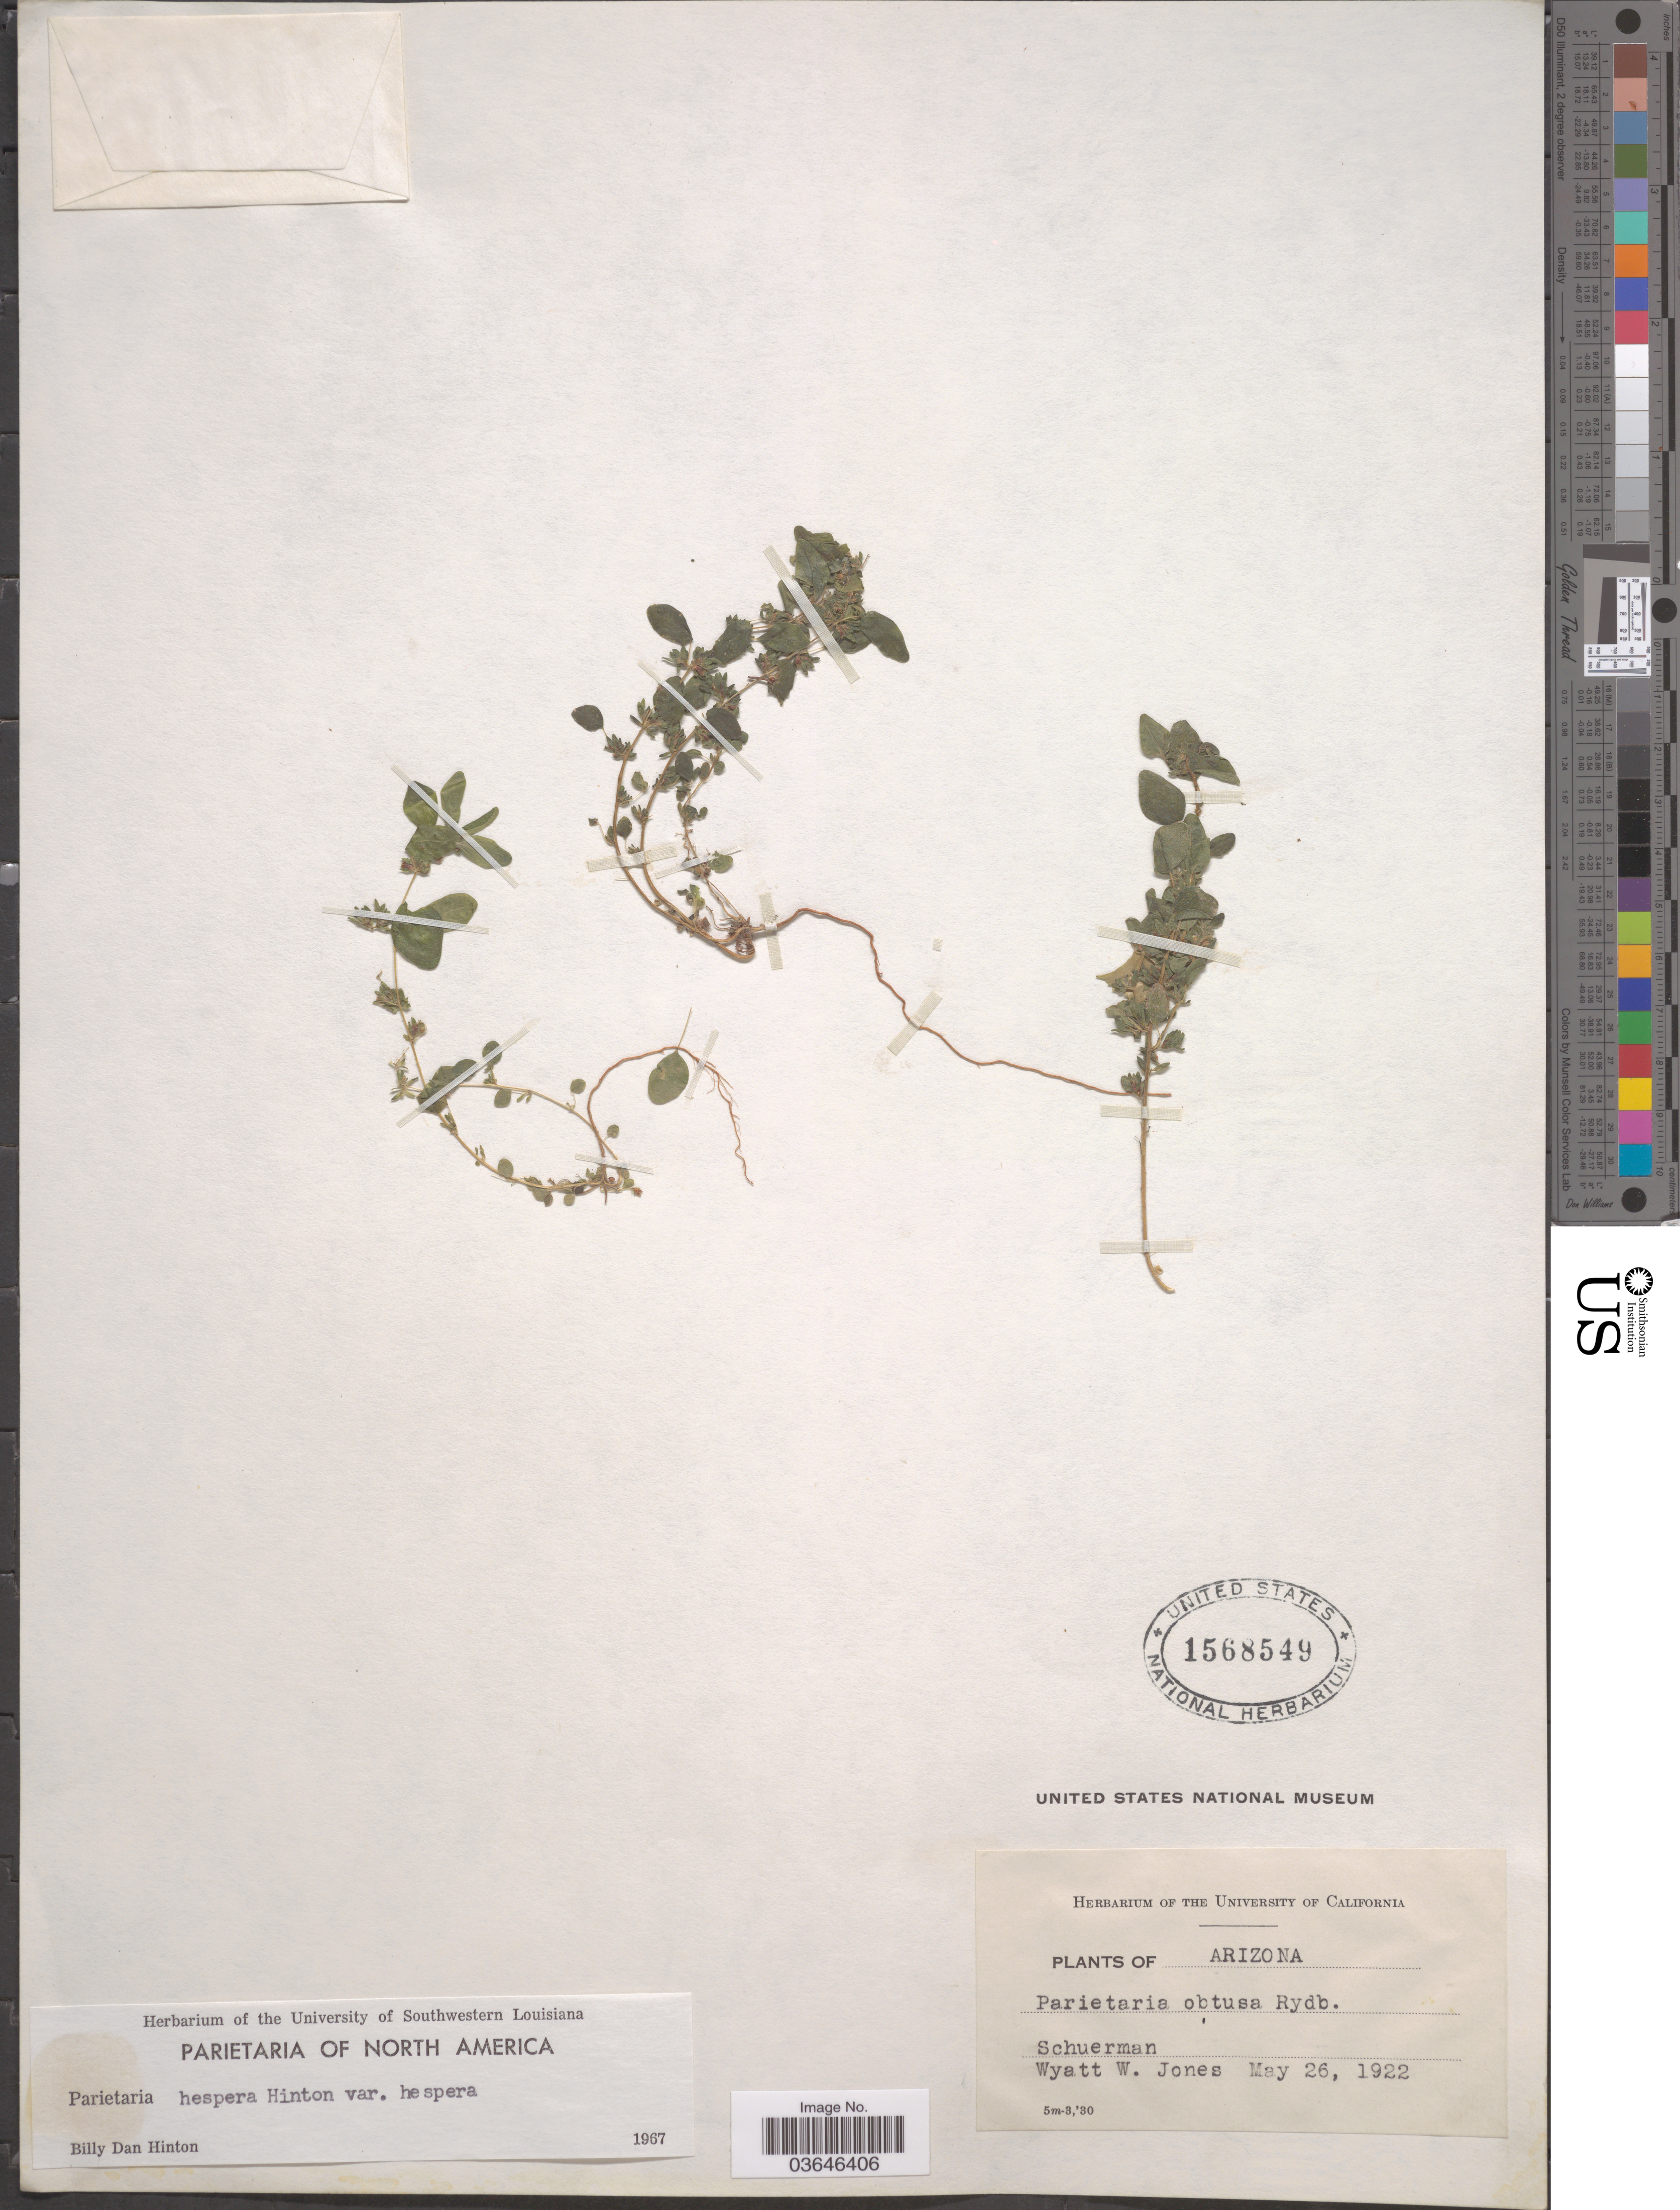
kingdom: Plantae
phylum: Tracheophyta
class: Magnoliopsida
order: Rosales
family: Urticaceae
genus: Parietaria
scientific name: Parietaria hespera var. hespera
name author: Hinton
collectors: W. W. Jones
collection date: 1922-05-26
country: United States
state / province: Arizona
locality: Schuerman.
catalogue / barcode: US 1568549